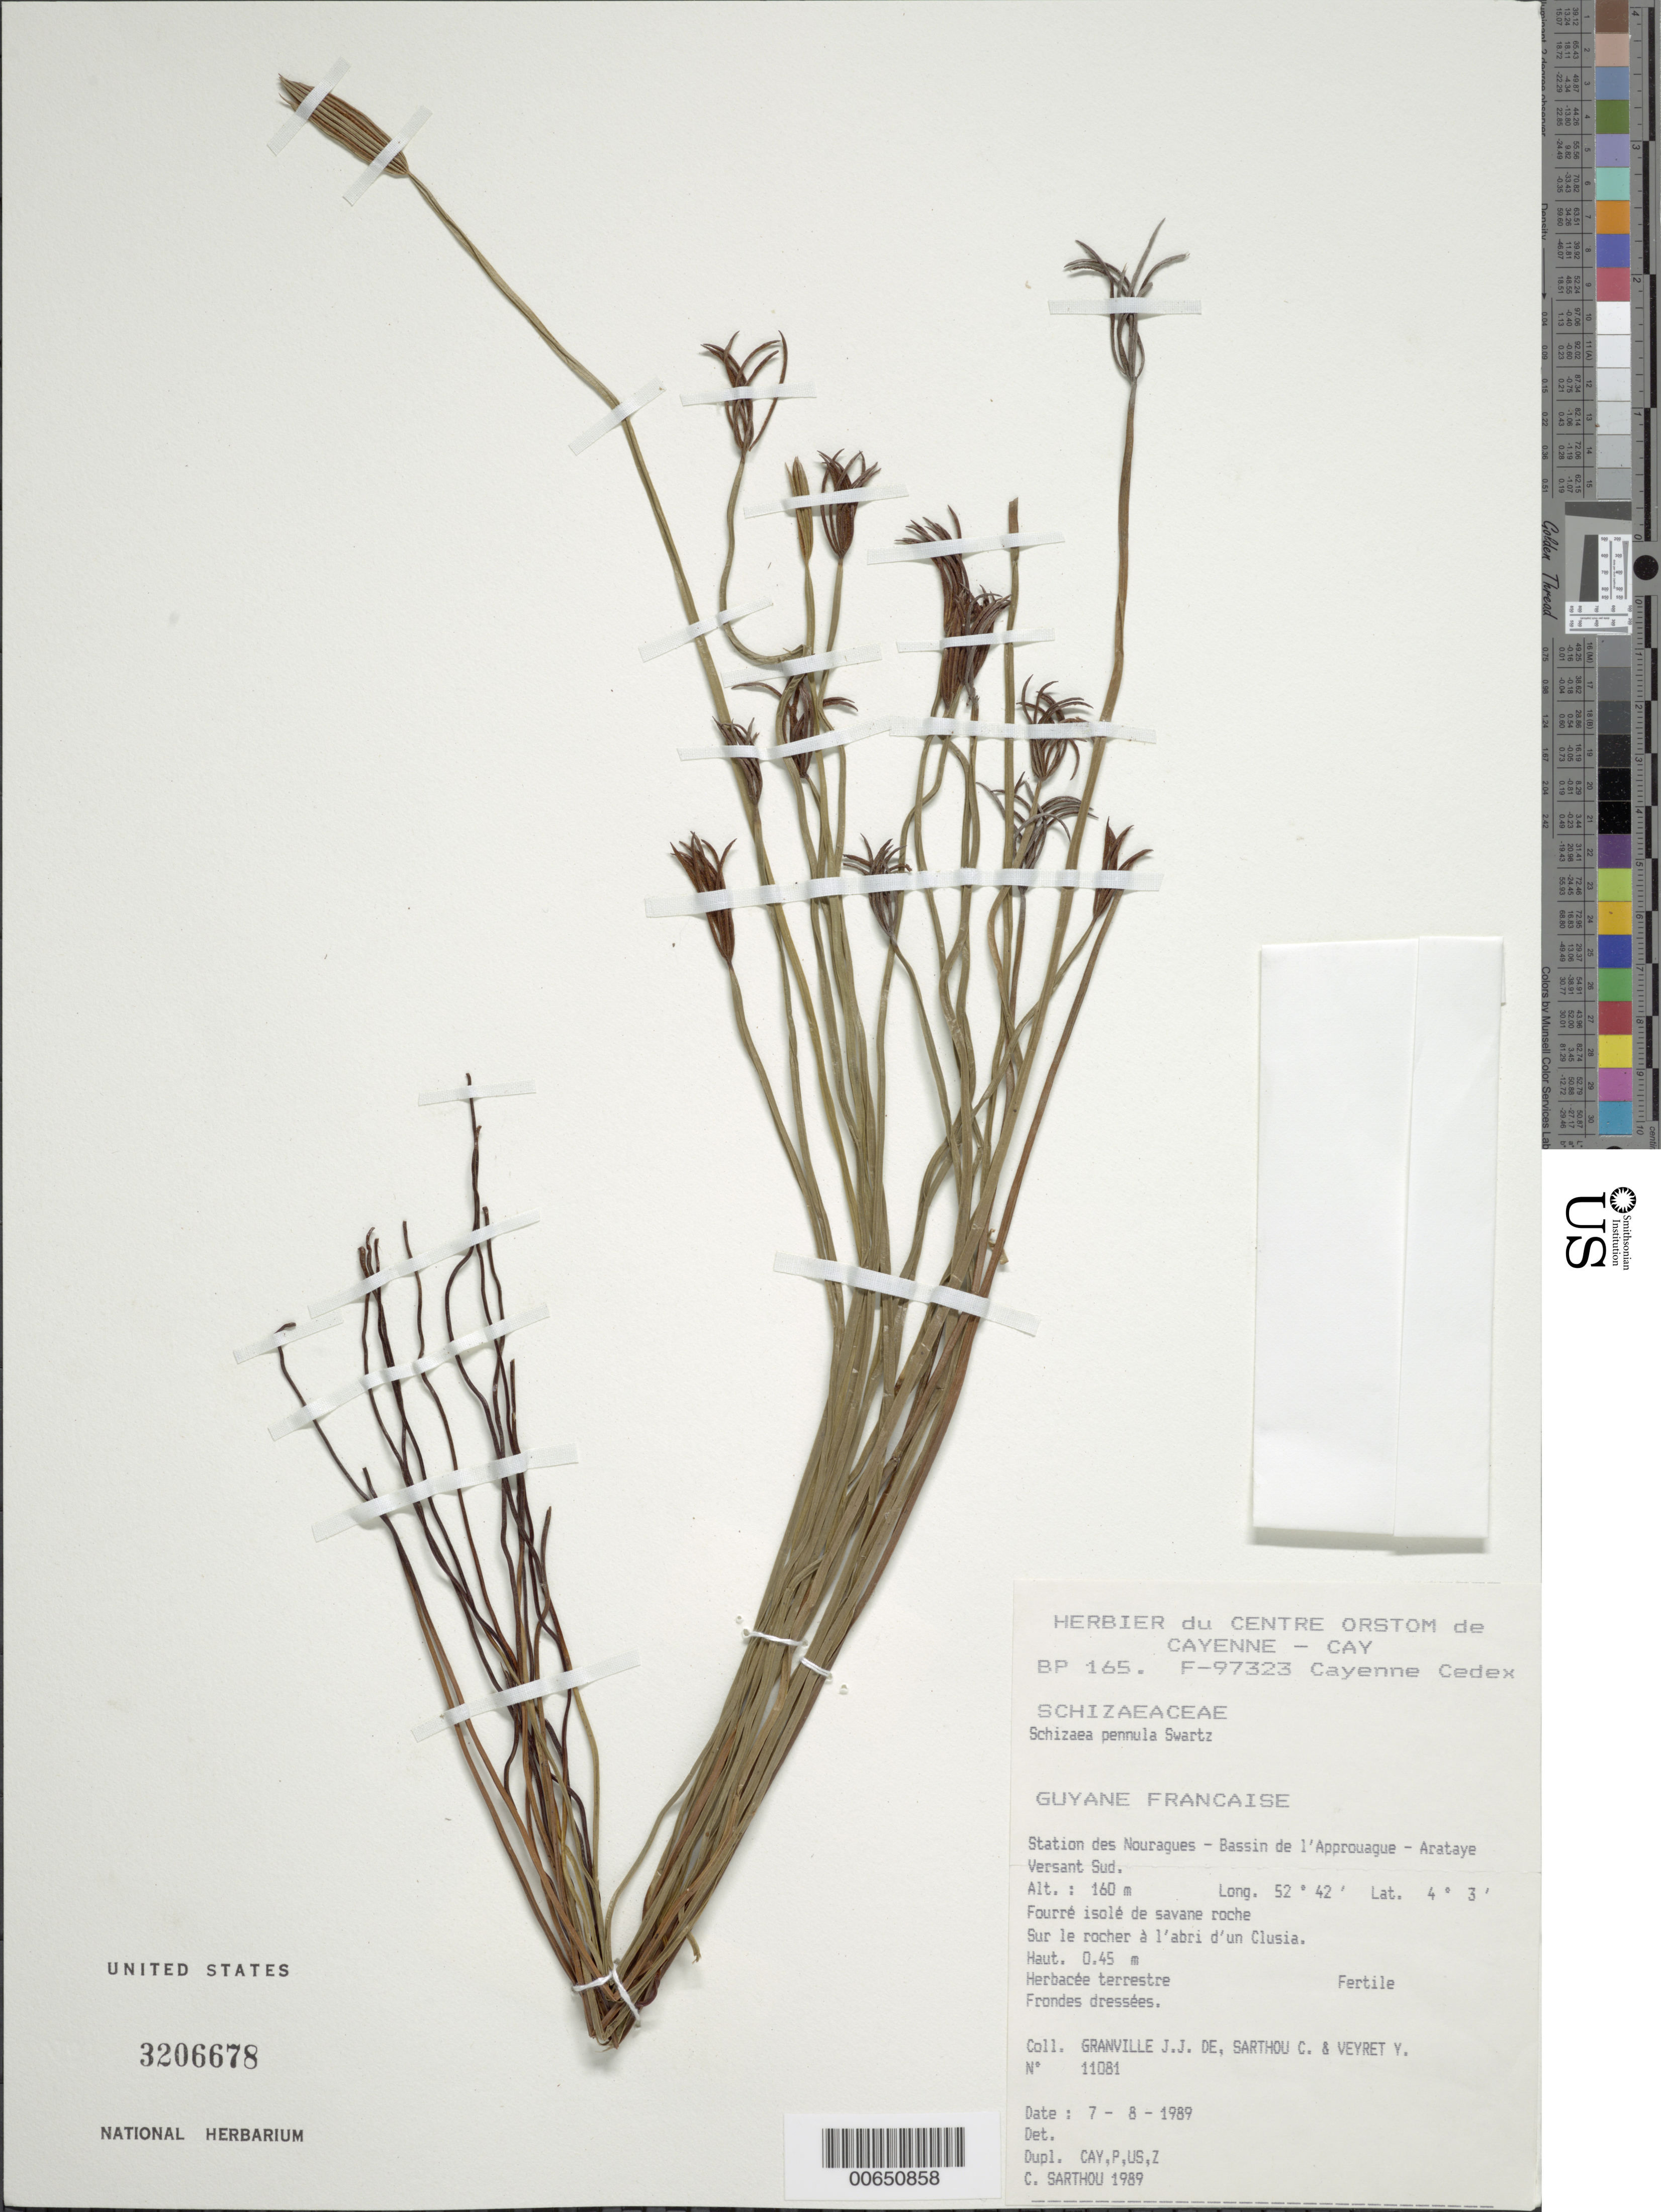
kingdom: Plantae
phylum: Tracheophyta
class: Polypodiopsida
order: Schizaeales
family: Schizaeaceae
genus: Actinostachys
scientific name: Actinostachys pennula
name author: (Sw.) Hook.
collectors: J.-J. de Granville, C. Sarthou & Y. Veyret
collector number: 11081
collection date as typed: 7-Aug-89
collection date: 1989-08-07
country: French Guiana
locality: Station des Nouragues, Bassin de l'Approuague, Arataye, versant sud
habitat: Fourré insole de savane roche, sur le rocher a l' abri d'un Clusia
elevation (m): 160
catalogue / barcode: US 3206678